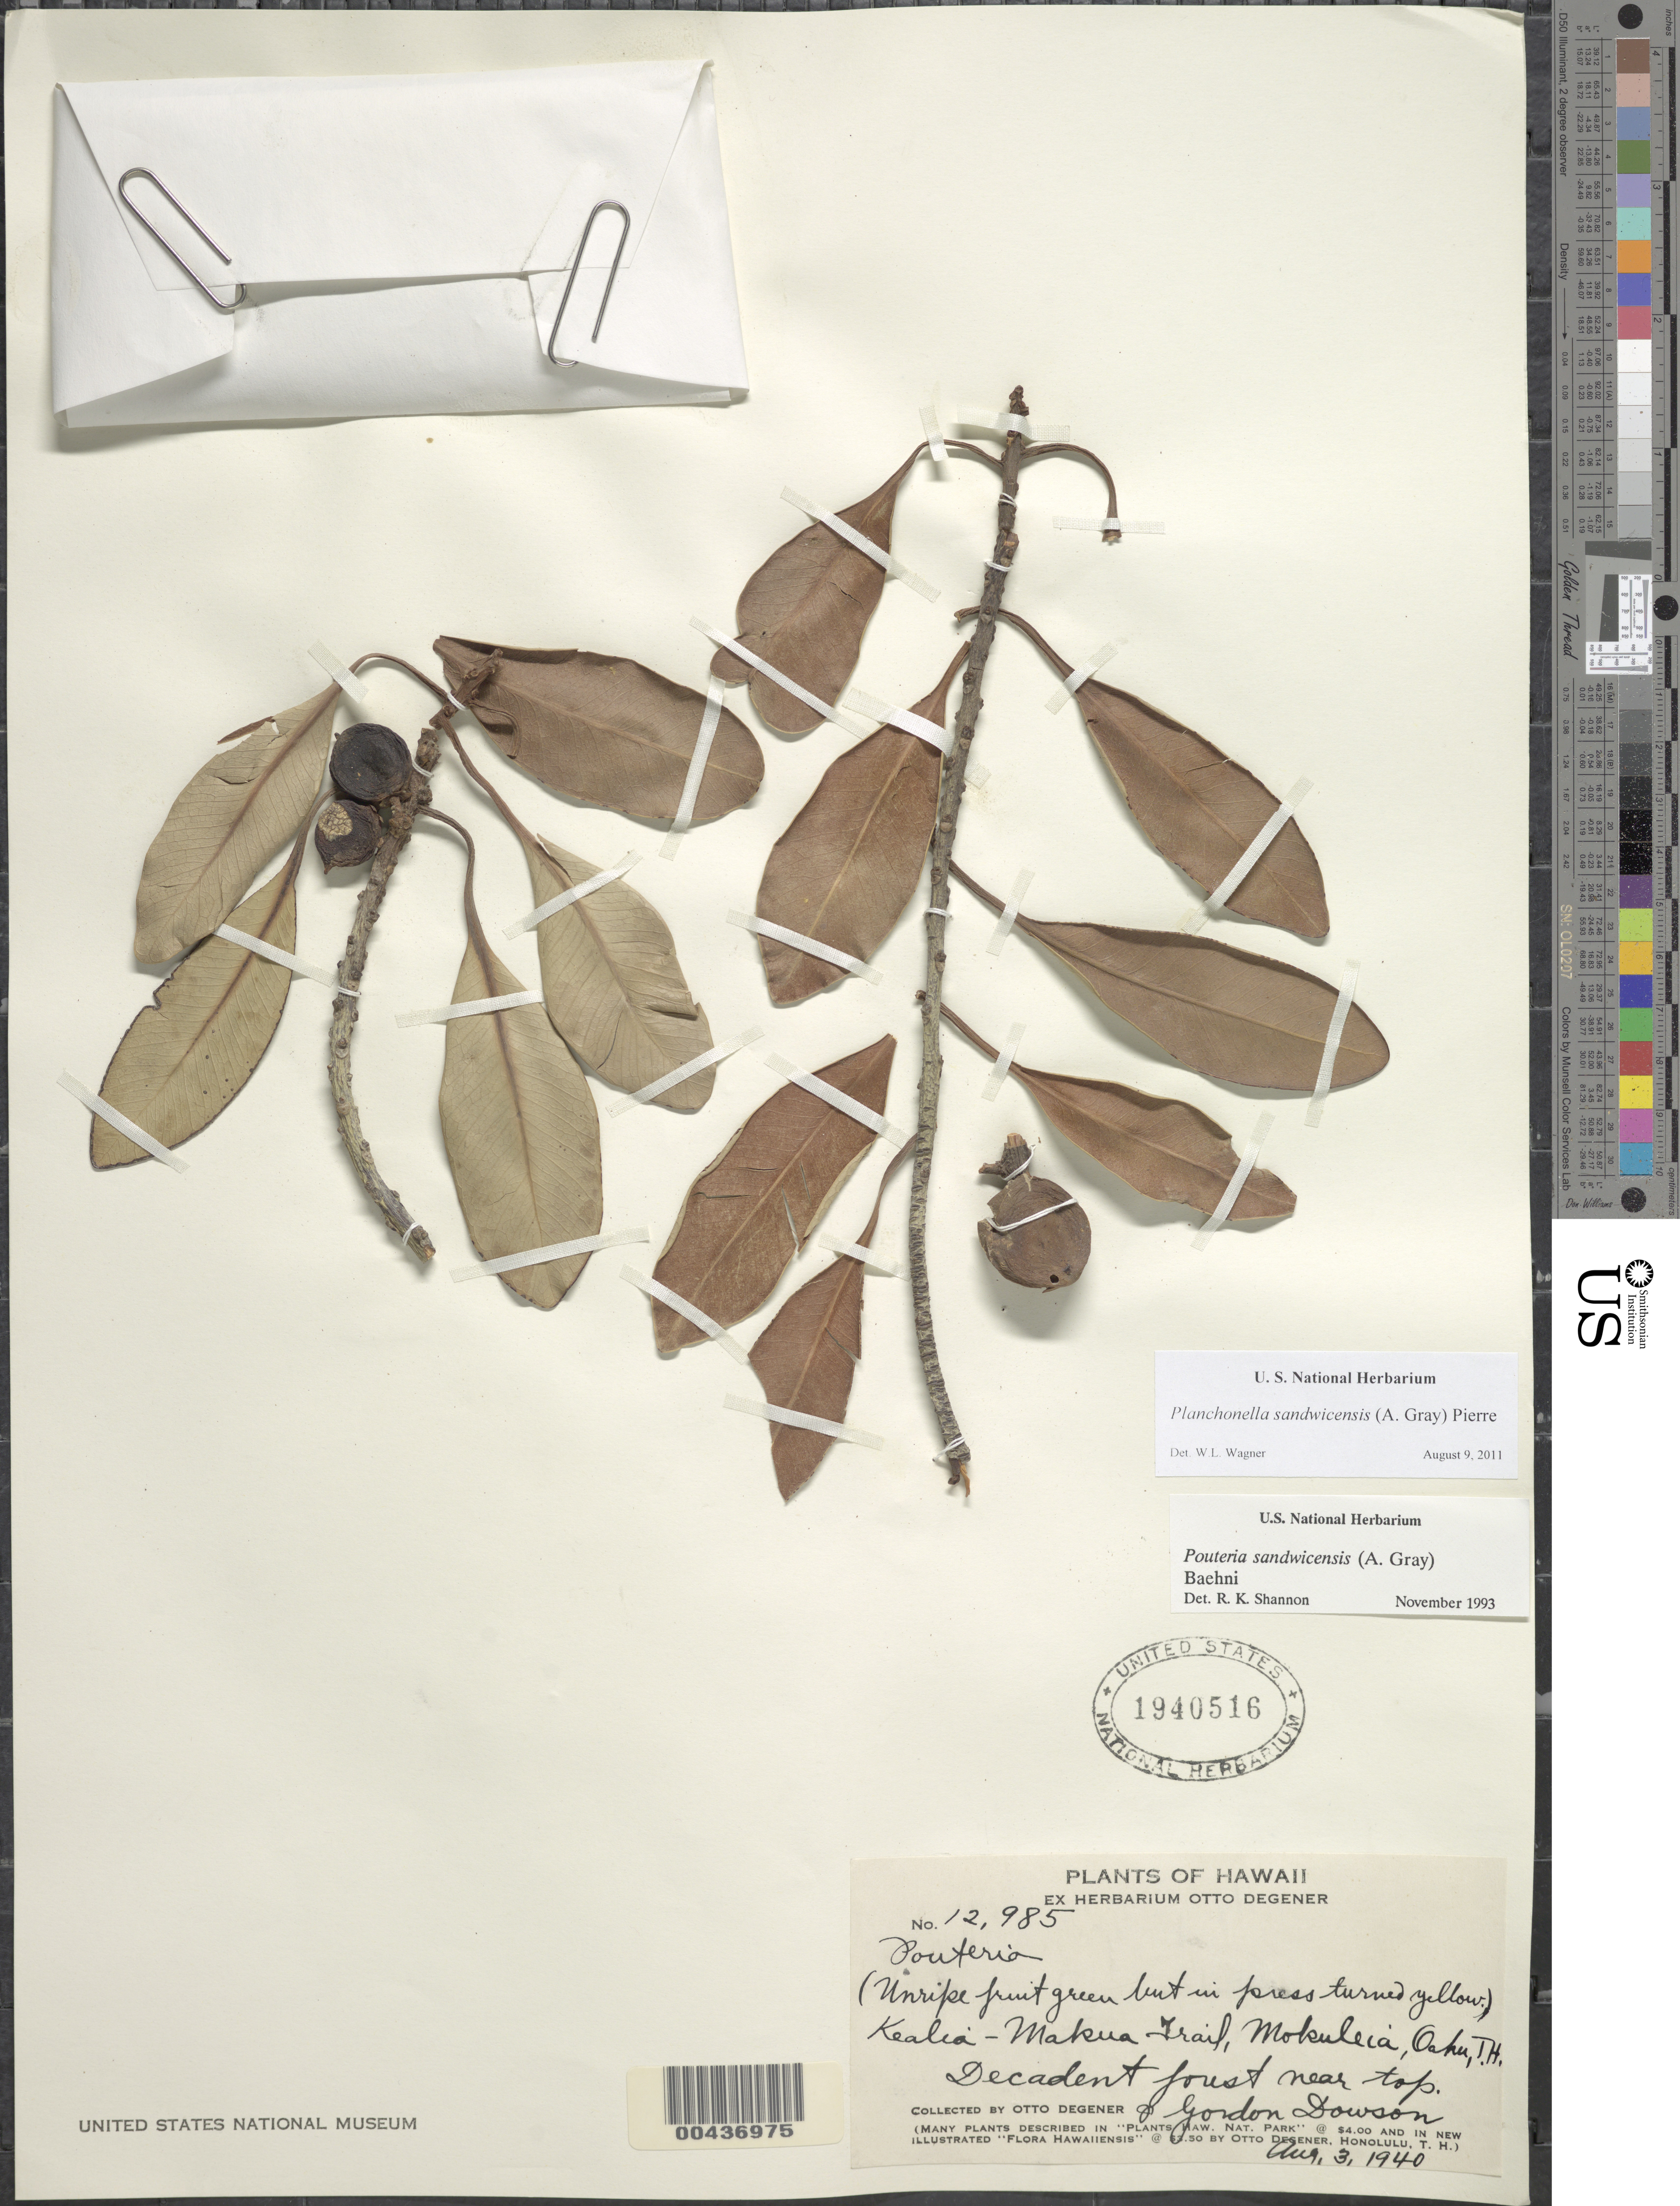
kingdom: Plantae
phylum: Tracheophyta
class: Magnoliopsida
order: Ericales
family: Sapotaceae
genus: Planchonella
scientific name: Planchonella spathulata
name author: (Hillebr.) Pierre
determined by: Wagner, W. L., (BOT), Smithsonian Institution - National Museum of Natural History (UNITED STATES)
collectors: O. Degener & G. Dawson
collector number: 12985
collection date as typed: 3 Aug 1940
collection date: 1940-08-03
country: United States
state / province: Hawaii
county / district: Honolulu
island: Oahu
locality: Kealia-Makua Trail, Mokuleia, Oahu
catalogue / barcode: US 1940516